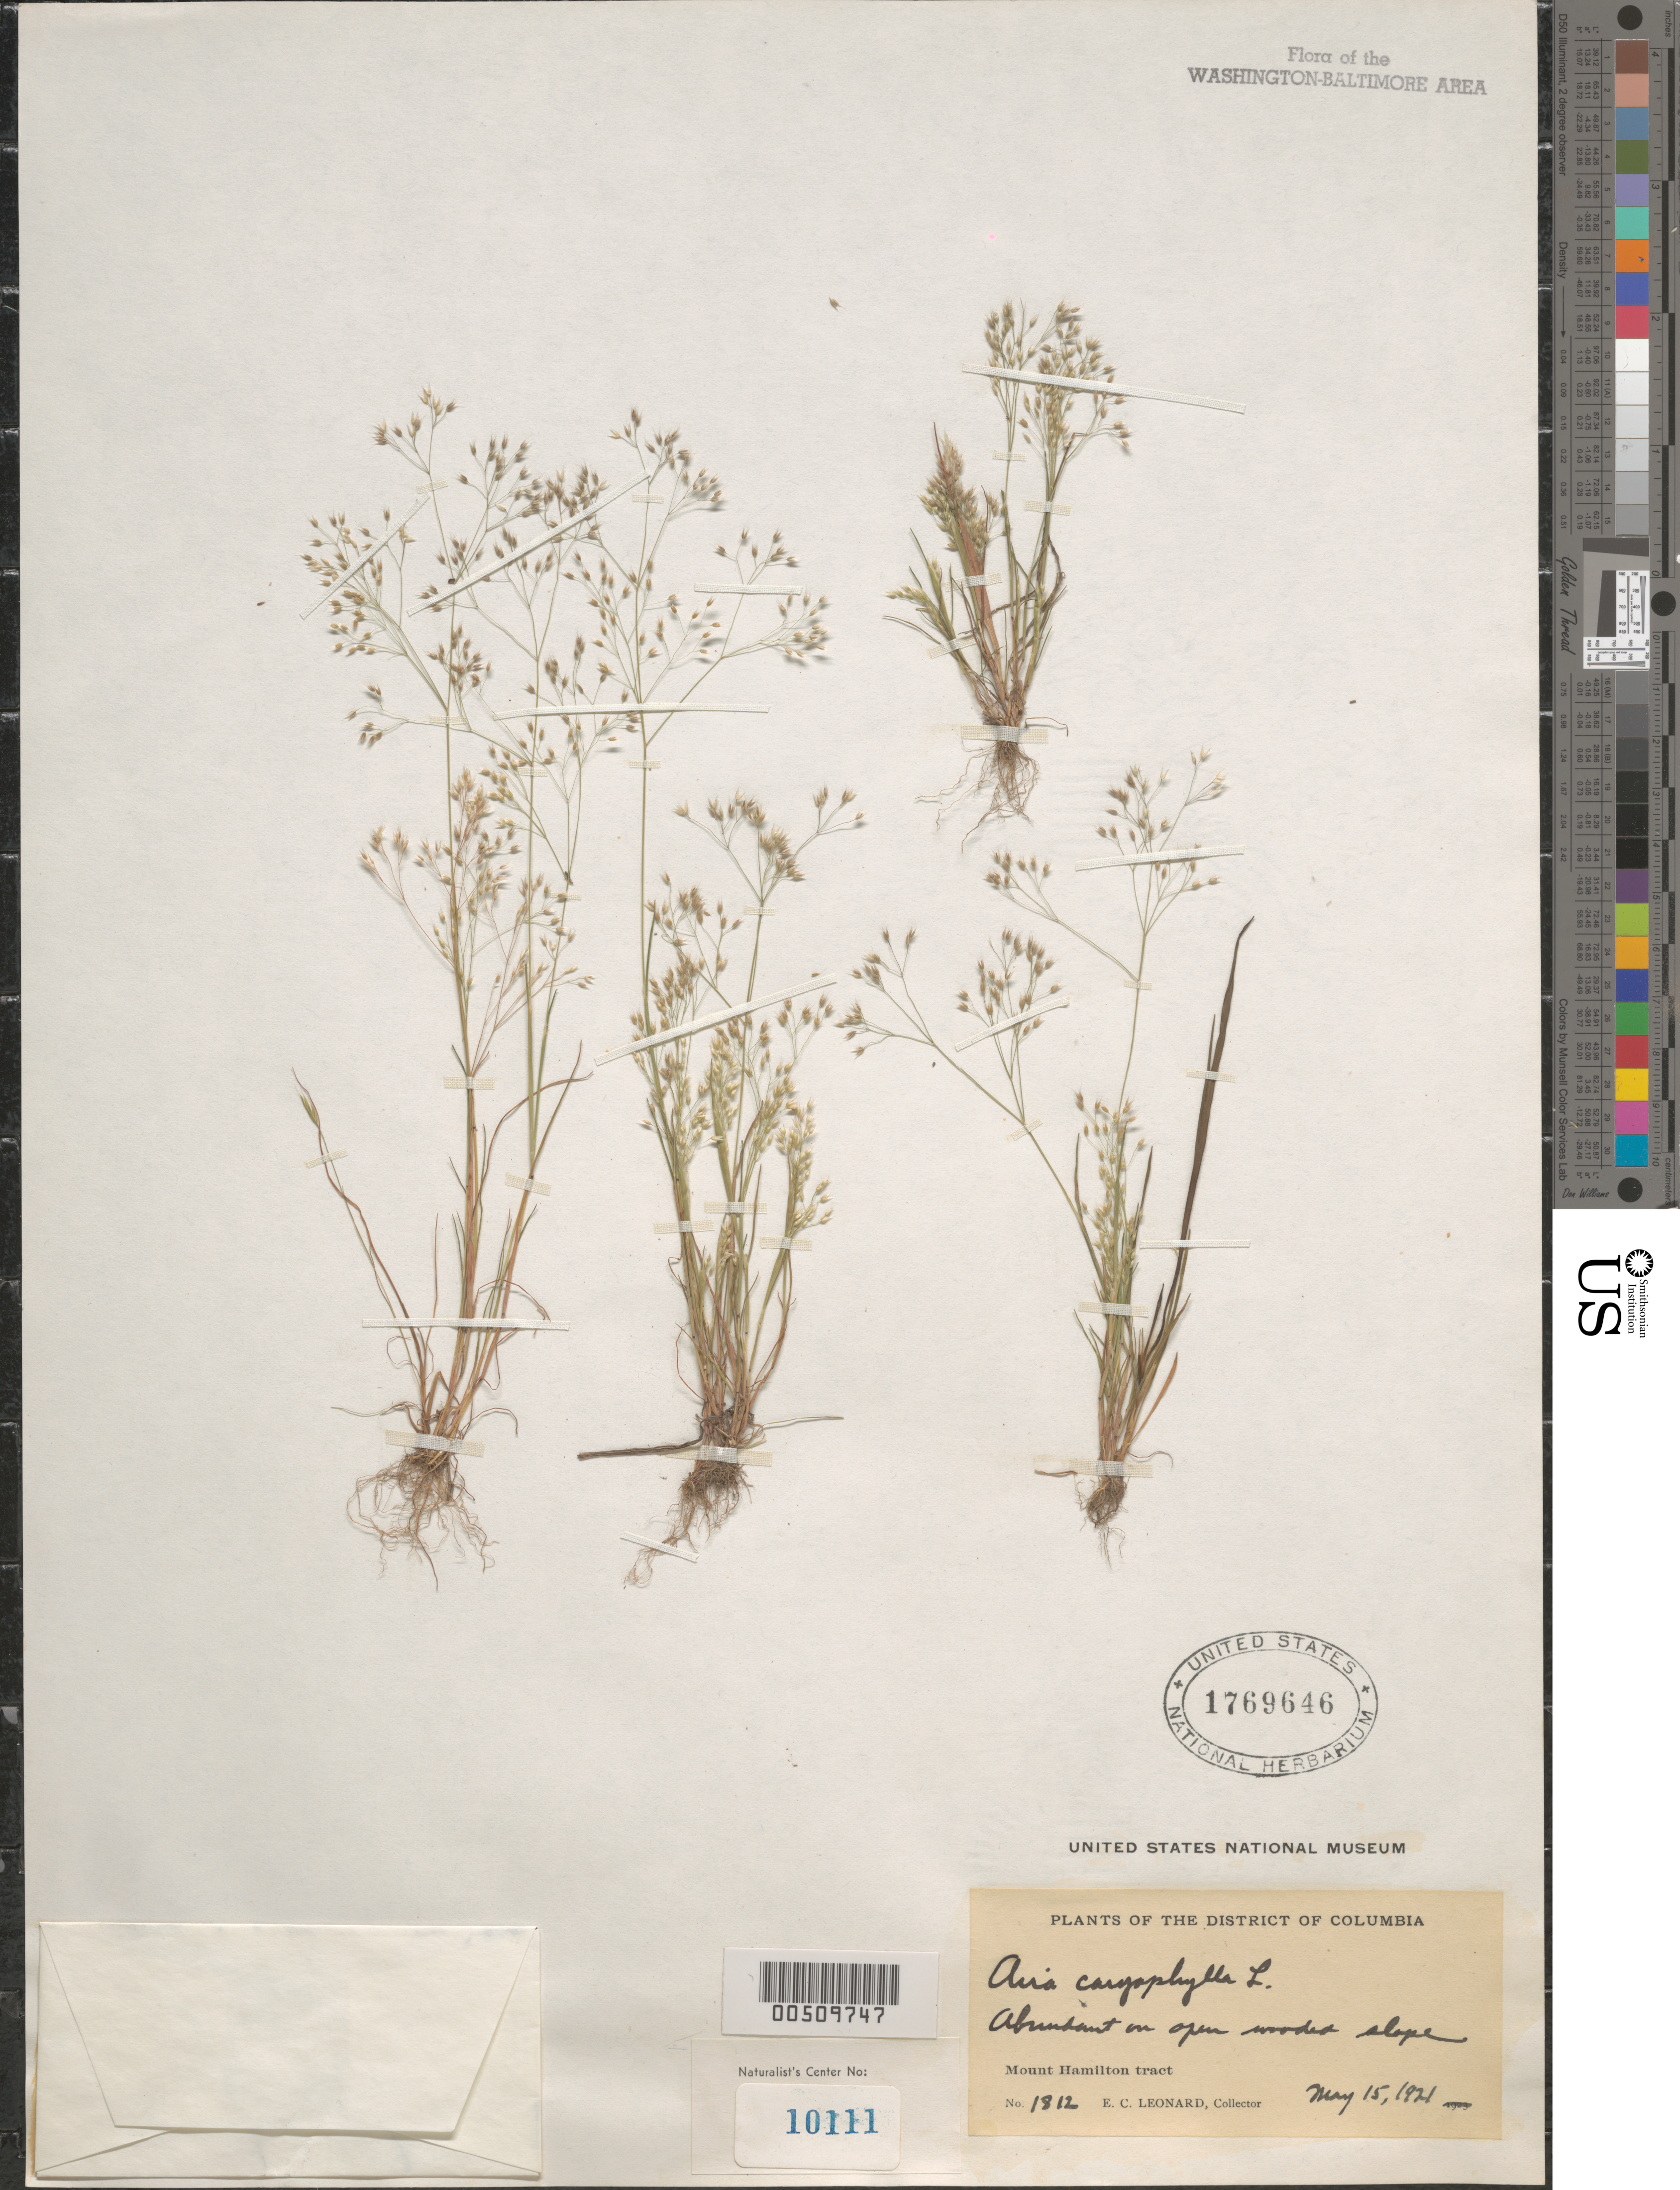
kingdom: Plantae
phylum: Tracheophyta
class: Liliopsida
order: Poales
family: Poaceae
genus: Aira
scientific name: Aira caryophyllea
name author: L.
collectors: E. C. Leonard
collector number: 1812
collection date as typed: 15 May 1921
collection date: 1921-05-15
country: United States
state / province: District of Columbia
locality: Mt. Hamilton Tract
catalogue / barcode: US 1769646